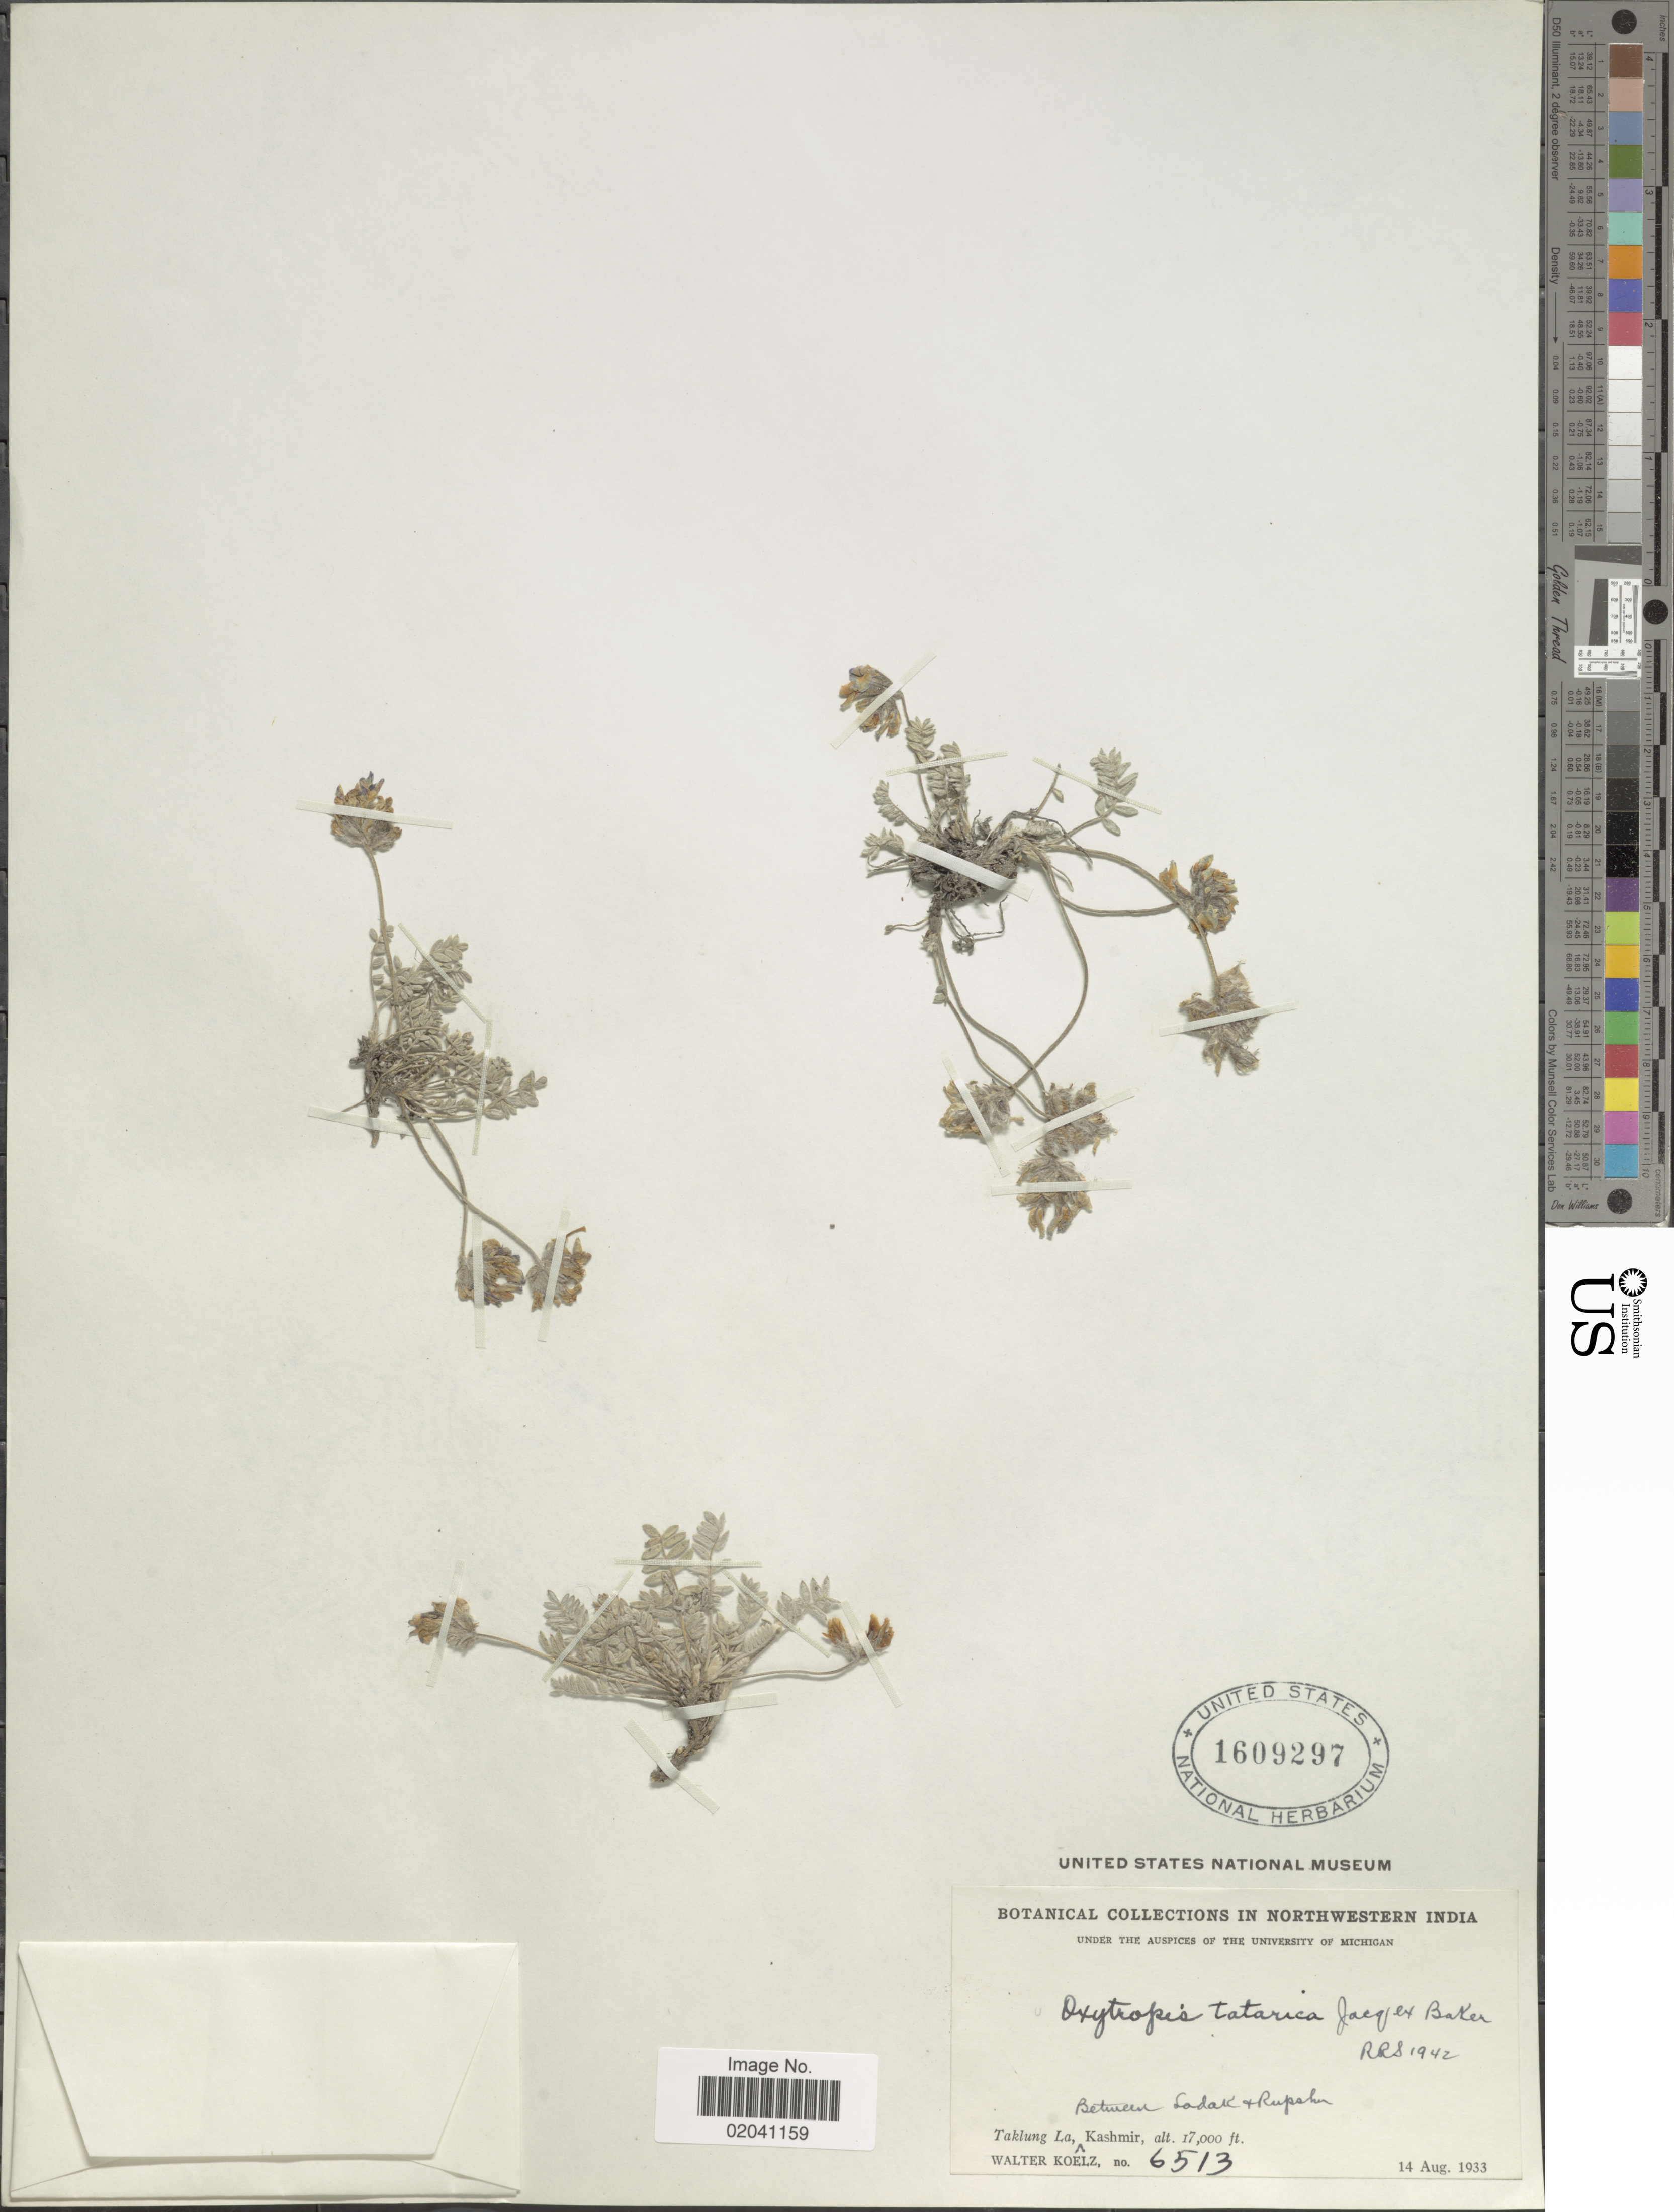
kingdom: Plantae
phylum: Tracheophyta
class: Magnoliopsida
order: Fabales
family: Fabaceae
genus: Oxytropis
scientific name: Oxytropis tatarica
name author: Baker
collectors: W. N. Koelz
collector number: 6513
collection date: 1933-08-14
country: India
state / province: Ladakh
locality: Between Ladak & Rupshu. Taklung La, Kashmir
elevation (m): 5182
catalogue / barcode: US 1609297